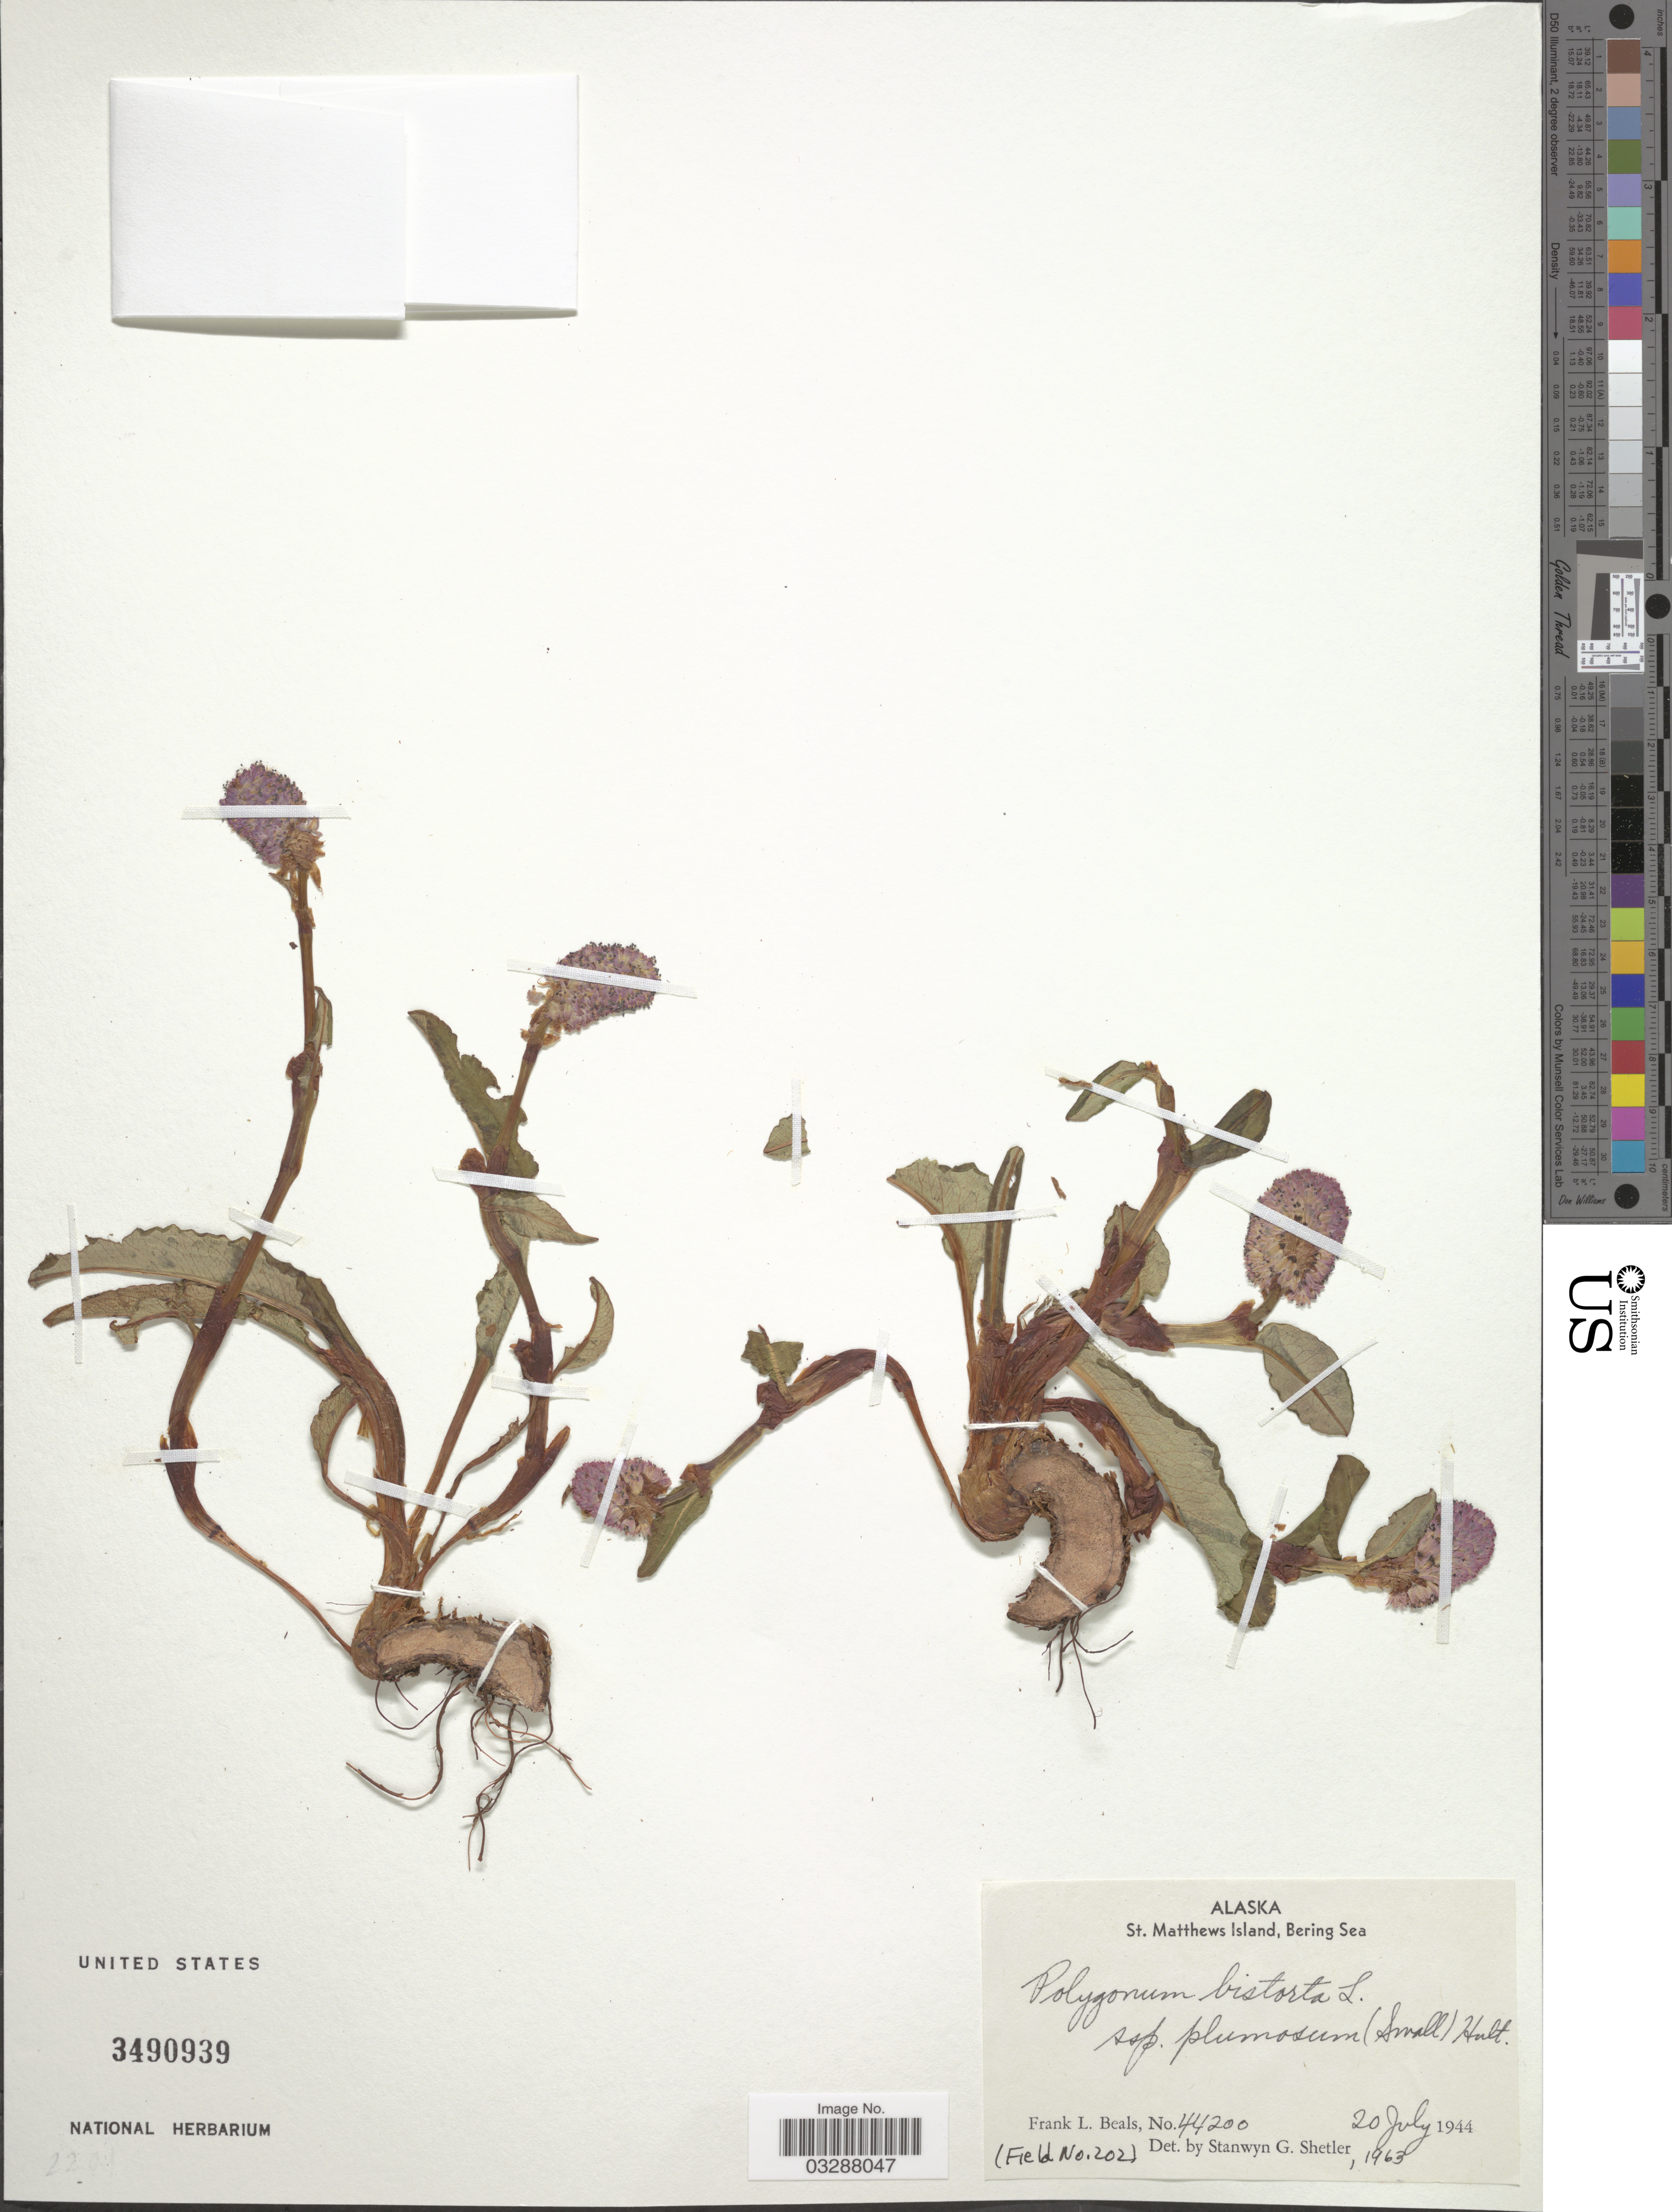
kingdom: Plantae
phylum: Tracheophyta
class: Magnoliopsida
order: Caryophyllales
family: Polygonaceae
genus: Bistorta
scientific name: Bistorta plumosa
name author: (Small) Greene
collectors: F. Beals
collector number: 44200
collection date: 1944-07-20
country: United States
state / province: Alaska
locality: St. Matthews Island, Bering Sea.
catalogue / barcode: US 3490939